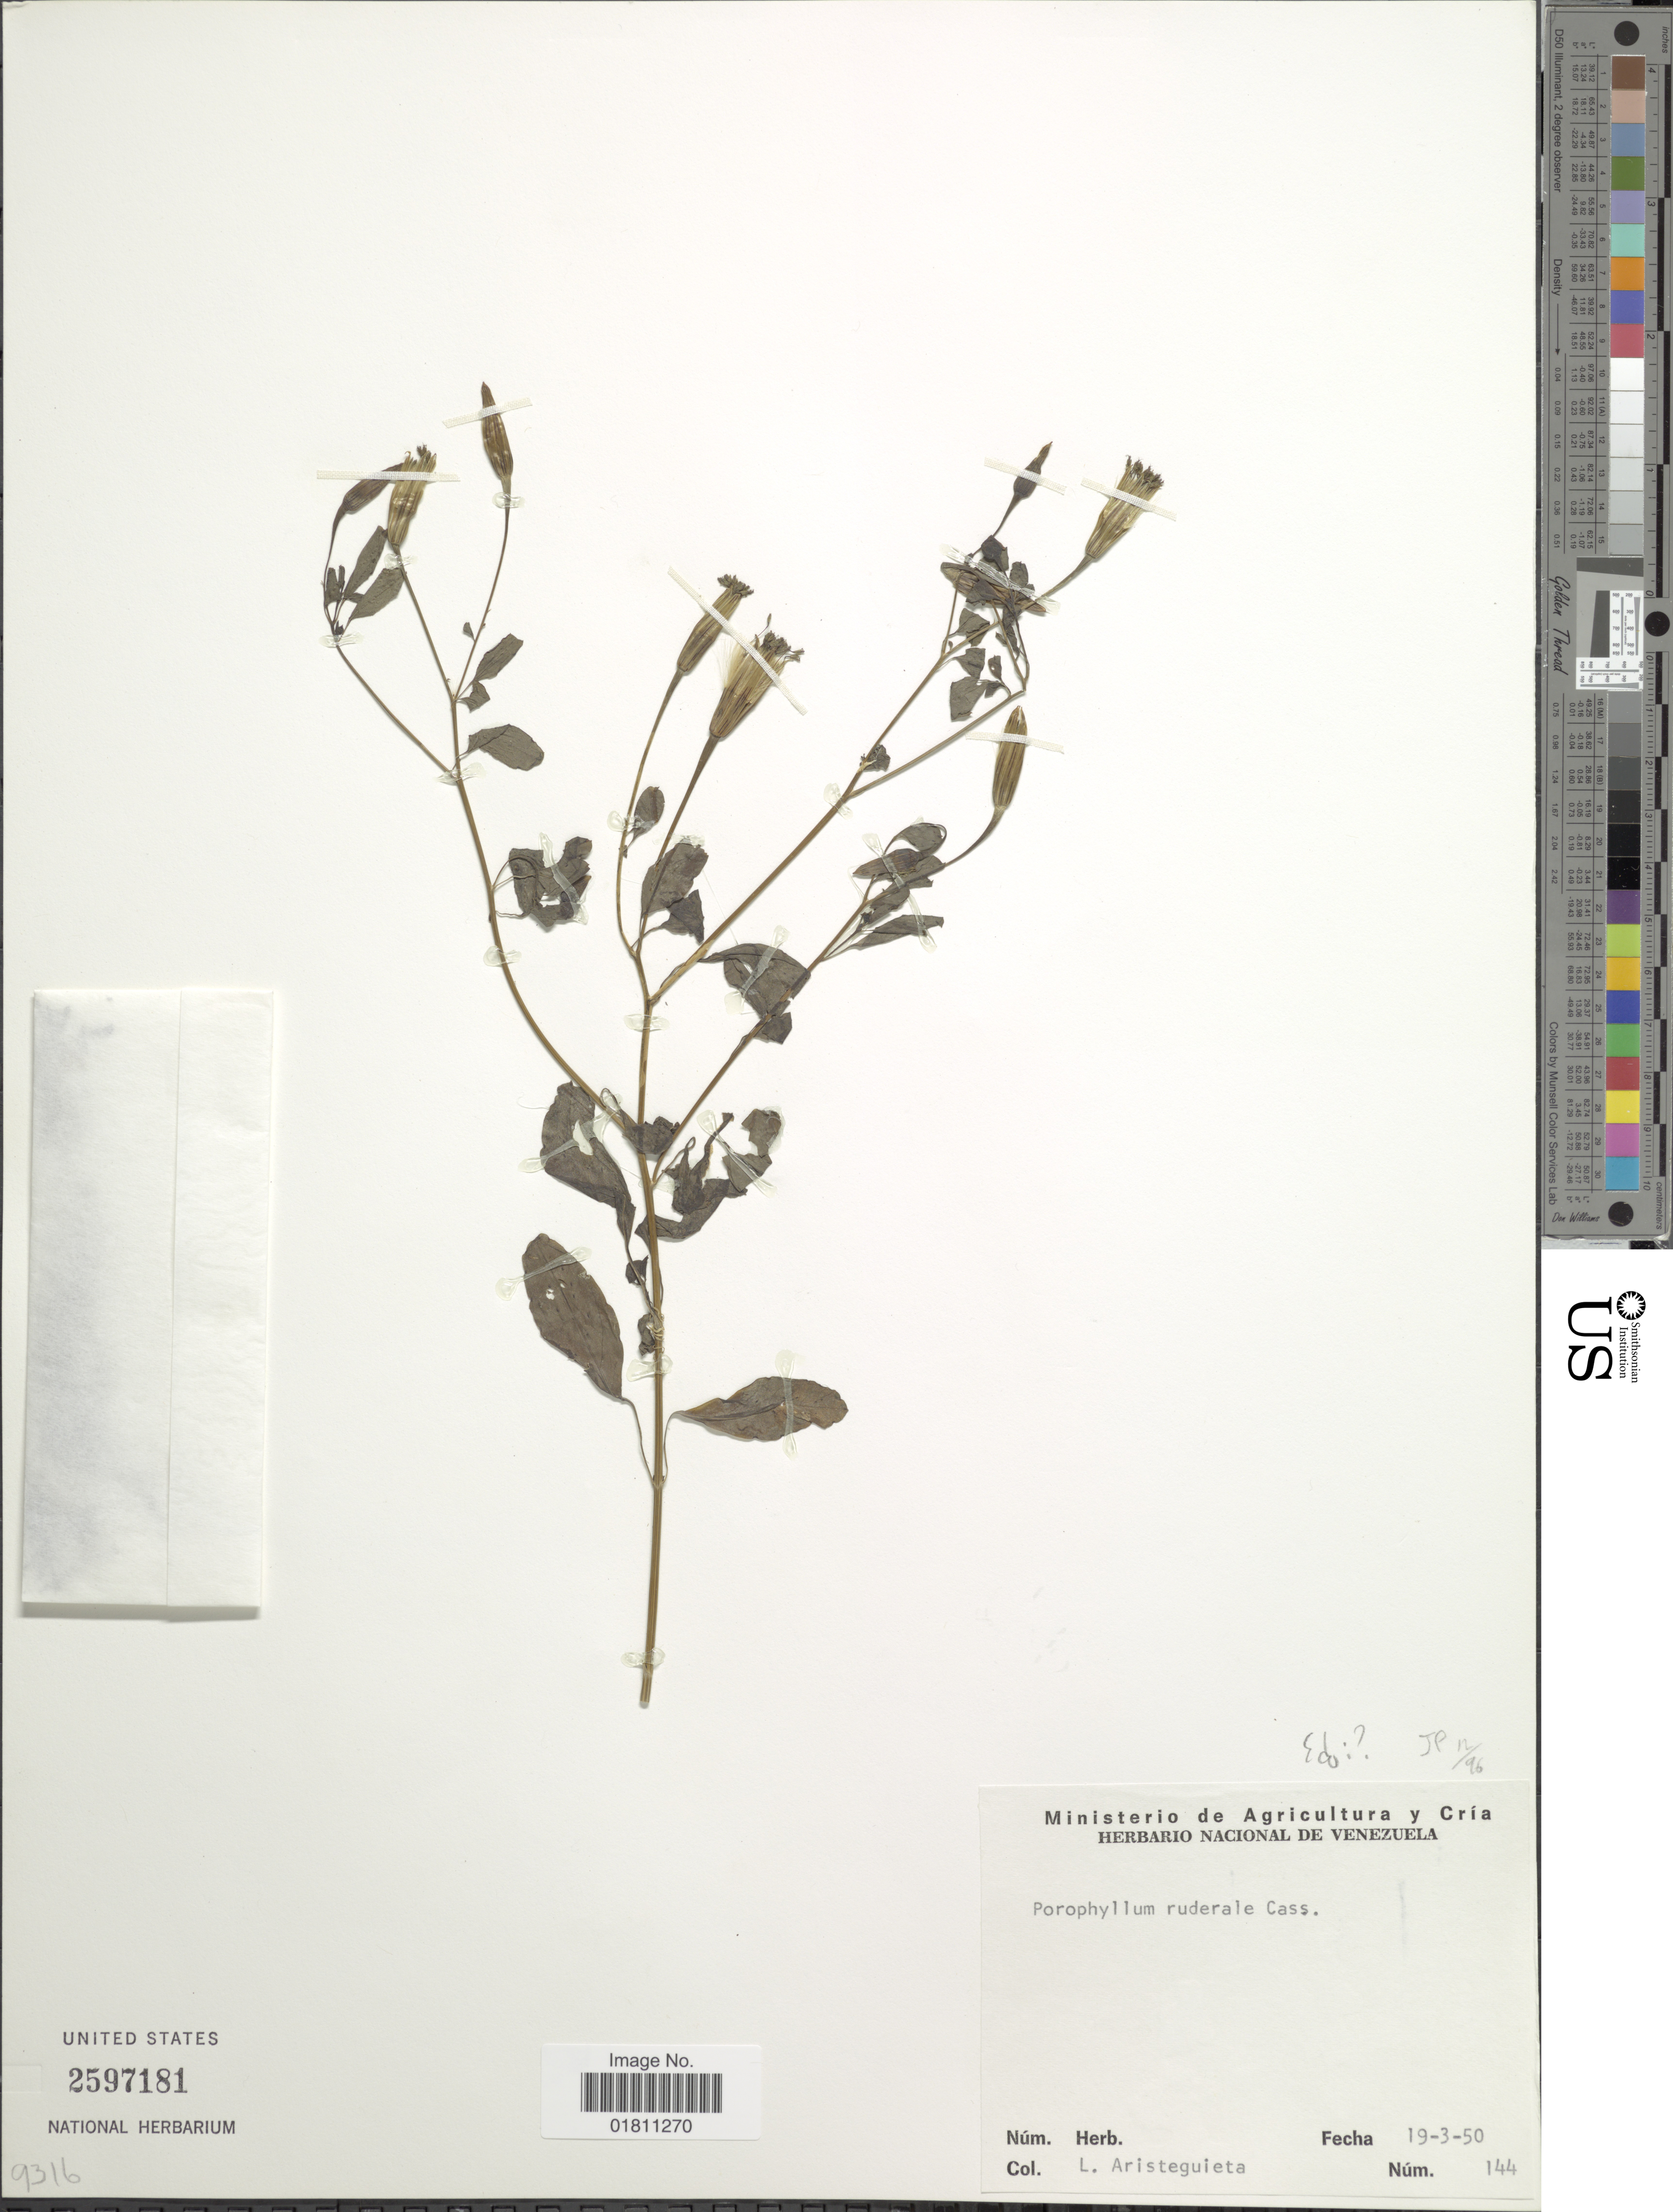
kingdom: Plantae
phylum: Tracheophyta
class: Magnoliopsida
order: Asterales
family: Asteraceae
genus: Porophyllum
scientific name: Porophyllum ruderale subsp. ruderale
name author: (Jacq.) Cass.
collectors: L. Aristeguieta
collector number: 144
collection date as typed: Transcribed d/m/y: 19/3/50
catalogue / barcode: US 2597181